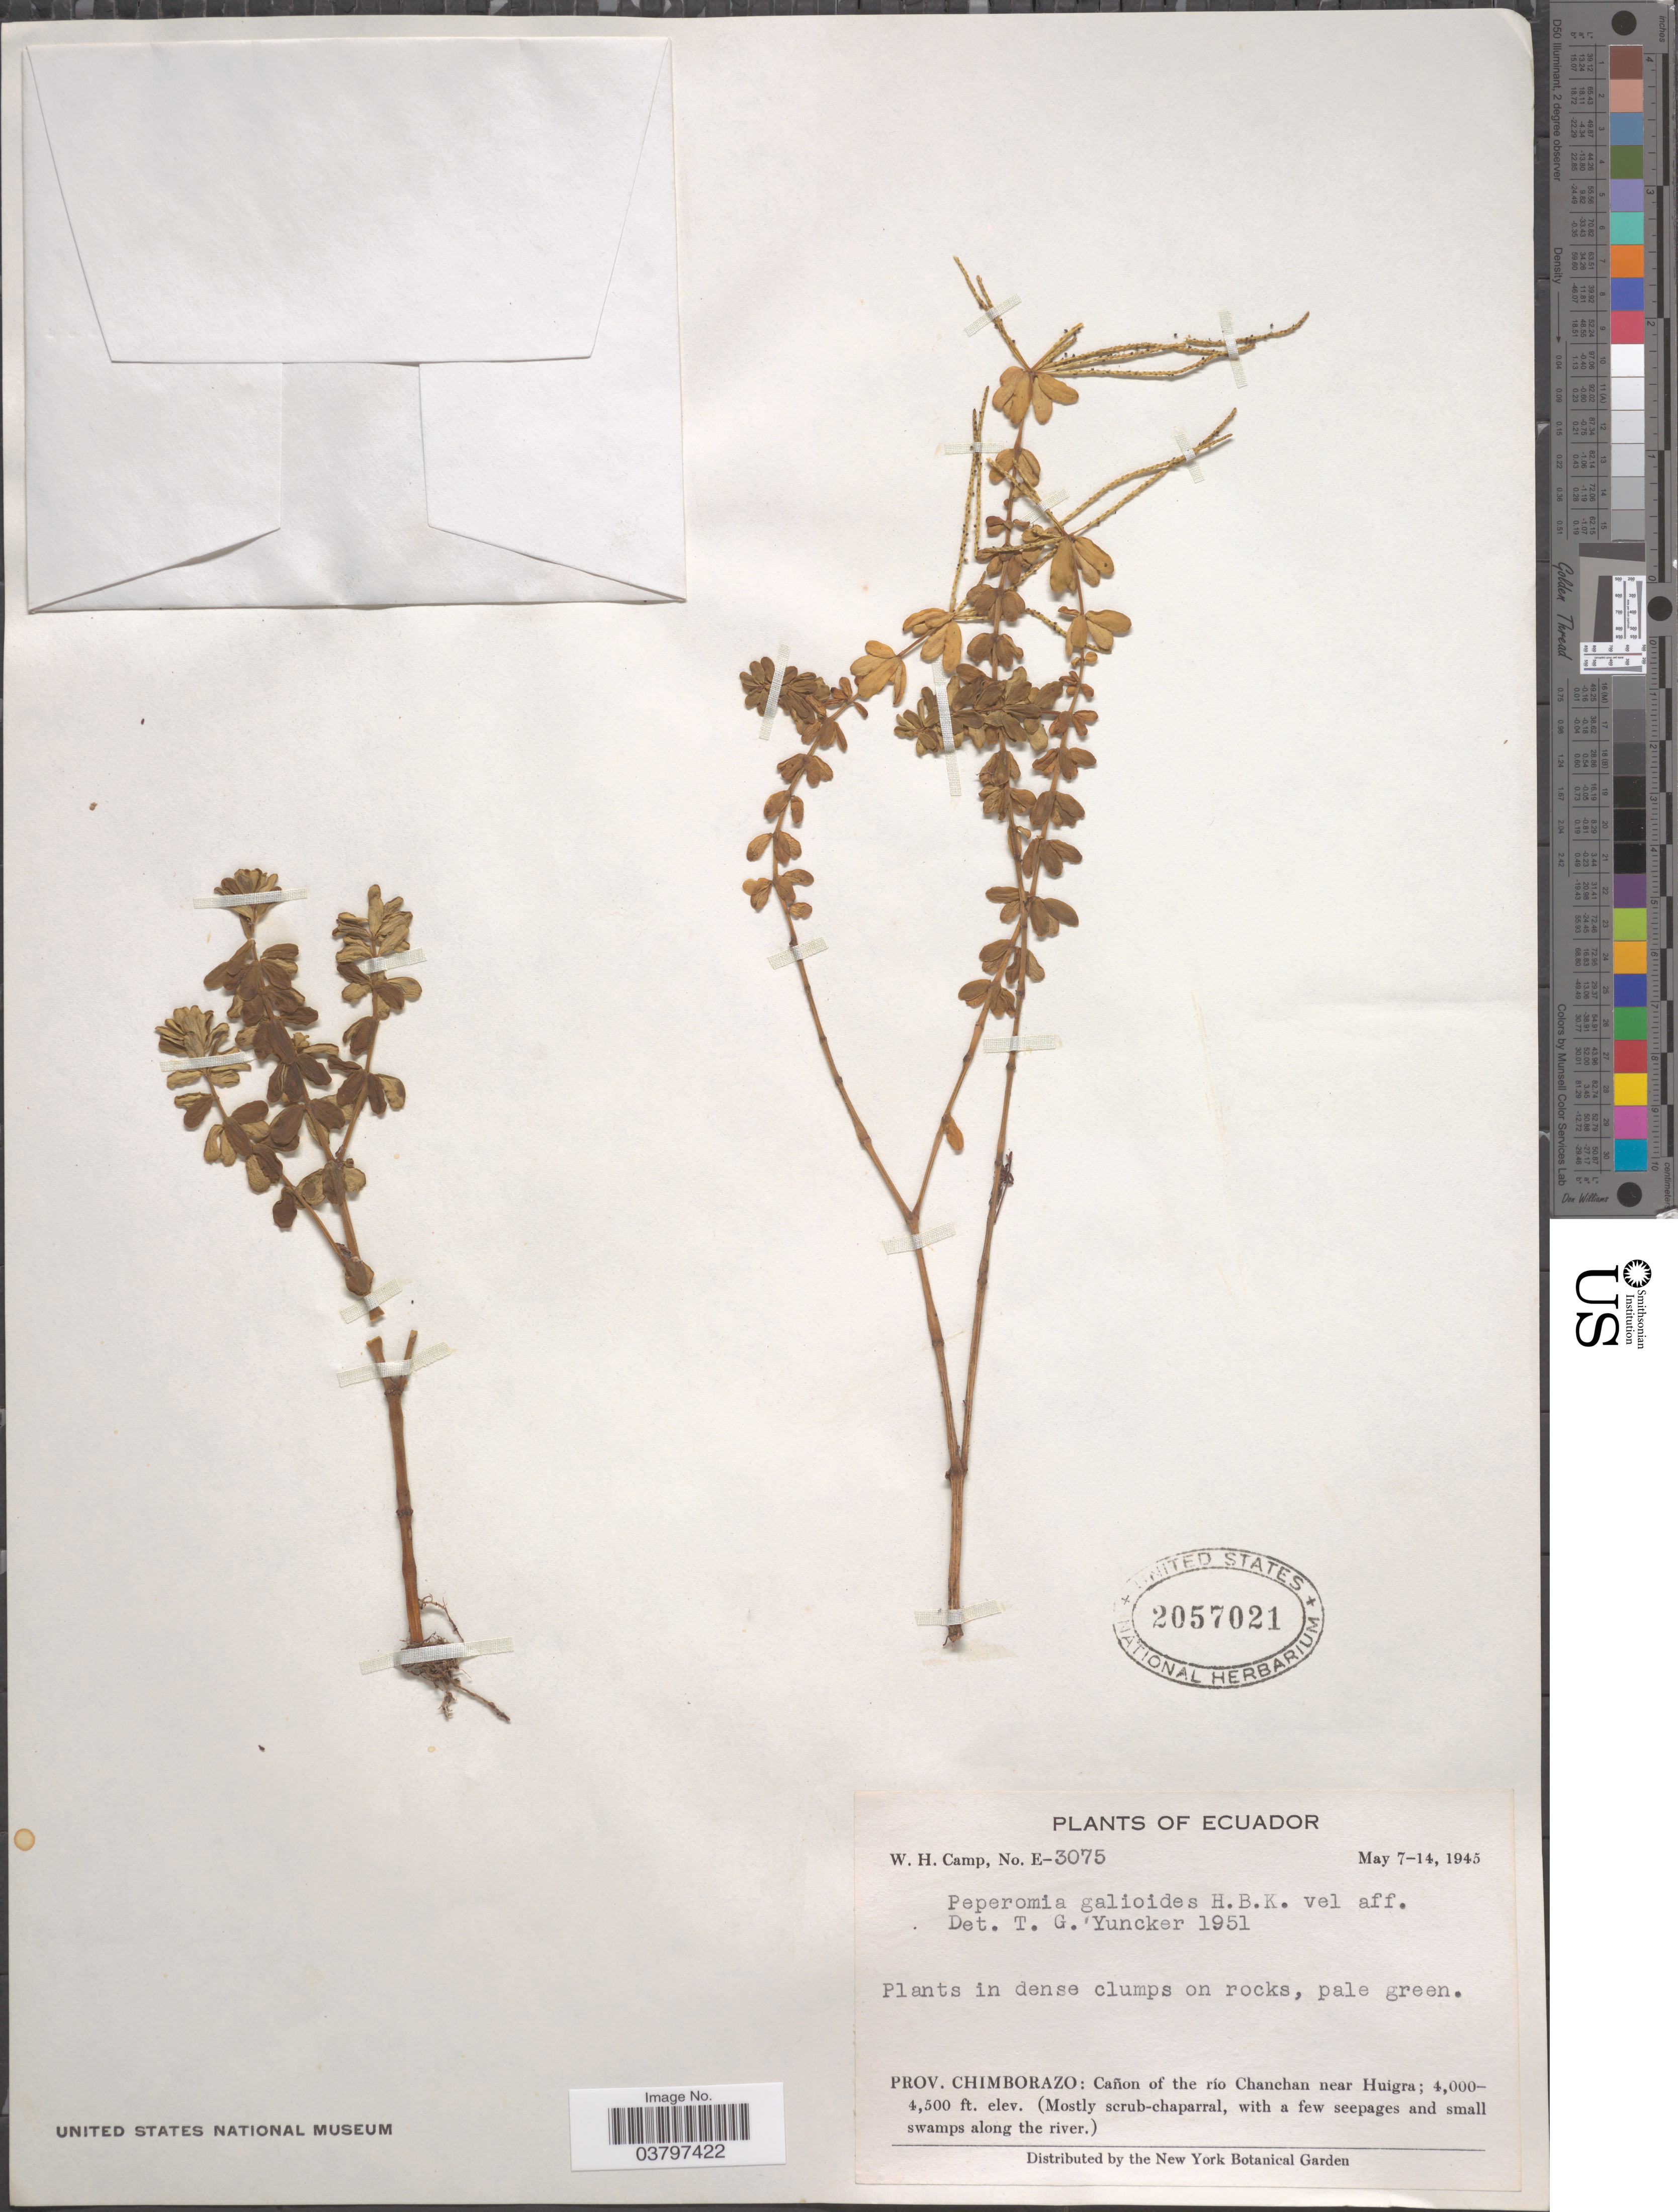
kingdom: Plantae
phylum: Tracheophyta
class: Magnoliopsida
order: Piperales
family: Piperaceae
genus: Peperomia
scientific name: Peperomia galioides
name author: Kunth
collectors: W. H. Camp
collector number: E-3075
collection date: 1945-05-07/1945-05-14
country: Ecuador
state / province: Chimborazo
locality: Cañon of the río chanchan near Huigra.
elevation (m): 1219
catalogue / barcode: US 2057021